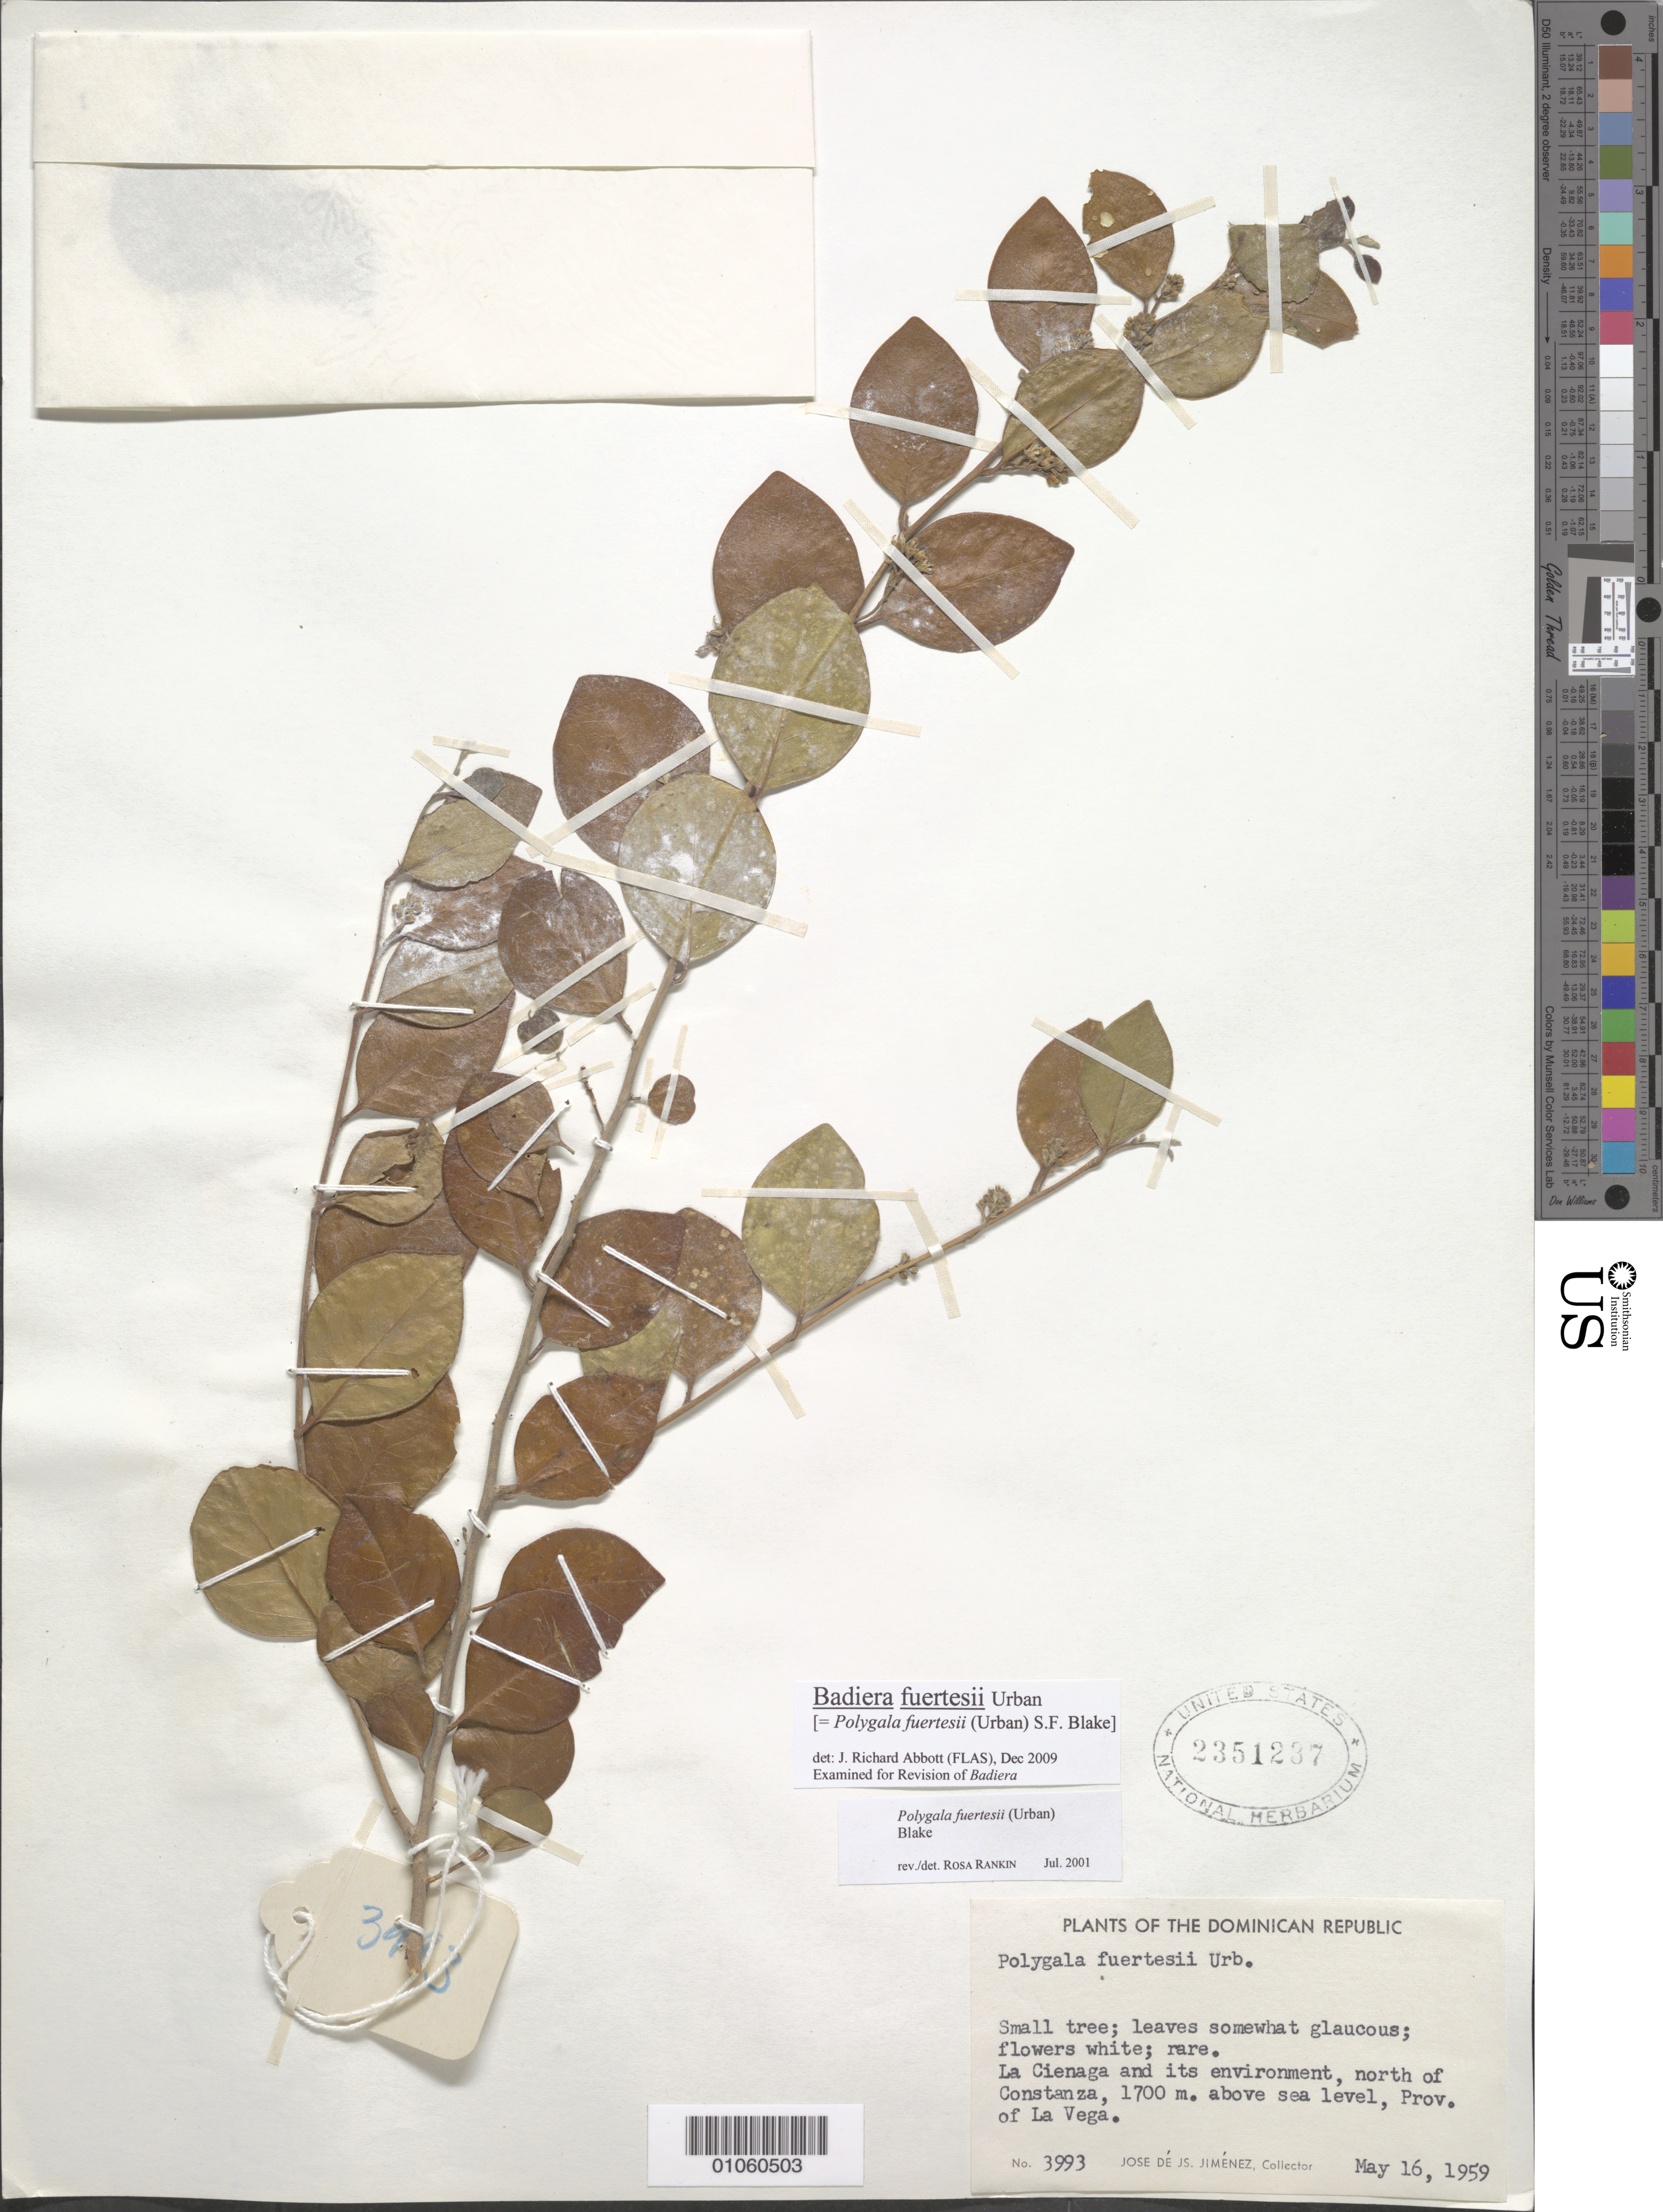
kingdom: Plantae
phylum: Tracheophyta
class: Magnoliopsida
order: Fabales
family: Polygalaceae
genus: Badiera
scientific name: Badiera fuertesii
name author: Urb.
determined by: Abbott, J. R., (FLAS)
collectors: J. J. Jiménez Almonte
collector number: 3993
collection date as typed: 16 May 1959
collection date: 1959-05-16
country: Dominican Republic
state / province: La Vega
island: Hispaniola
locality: La Cienaga and its environment, N of Constanza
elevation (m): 1700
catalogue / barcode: US 2351237